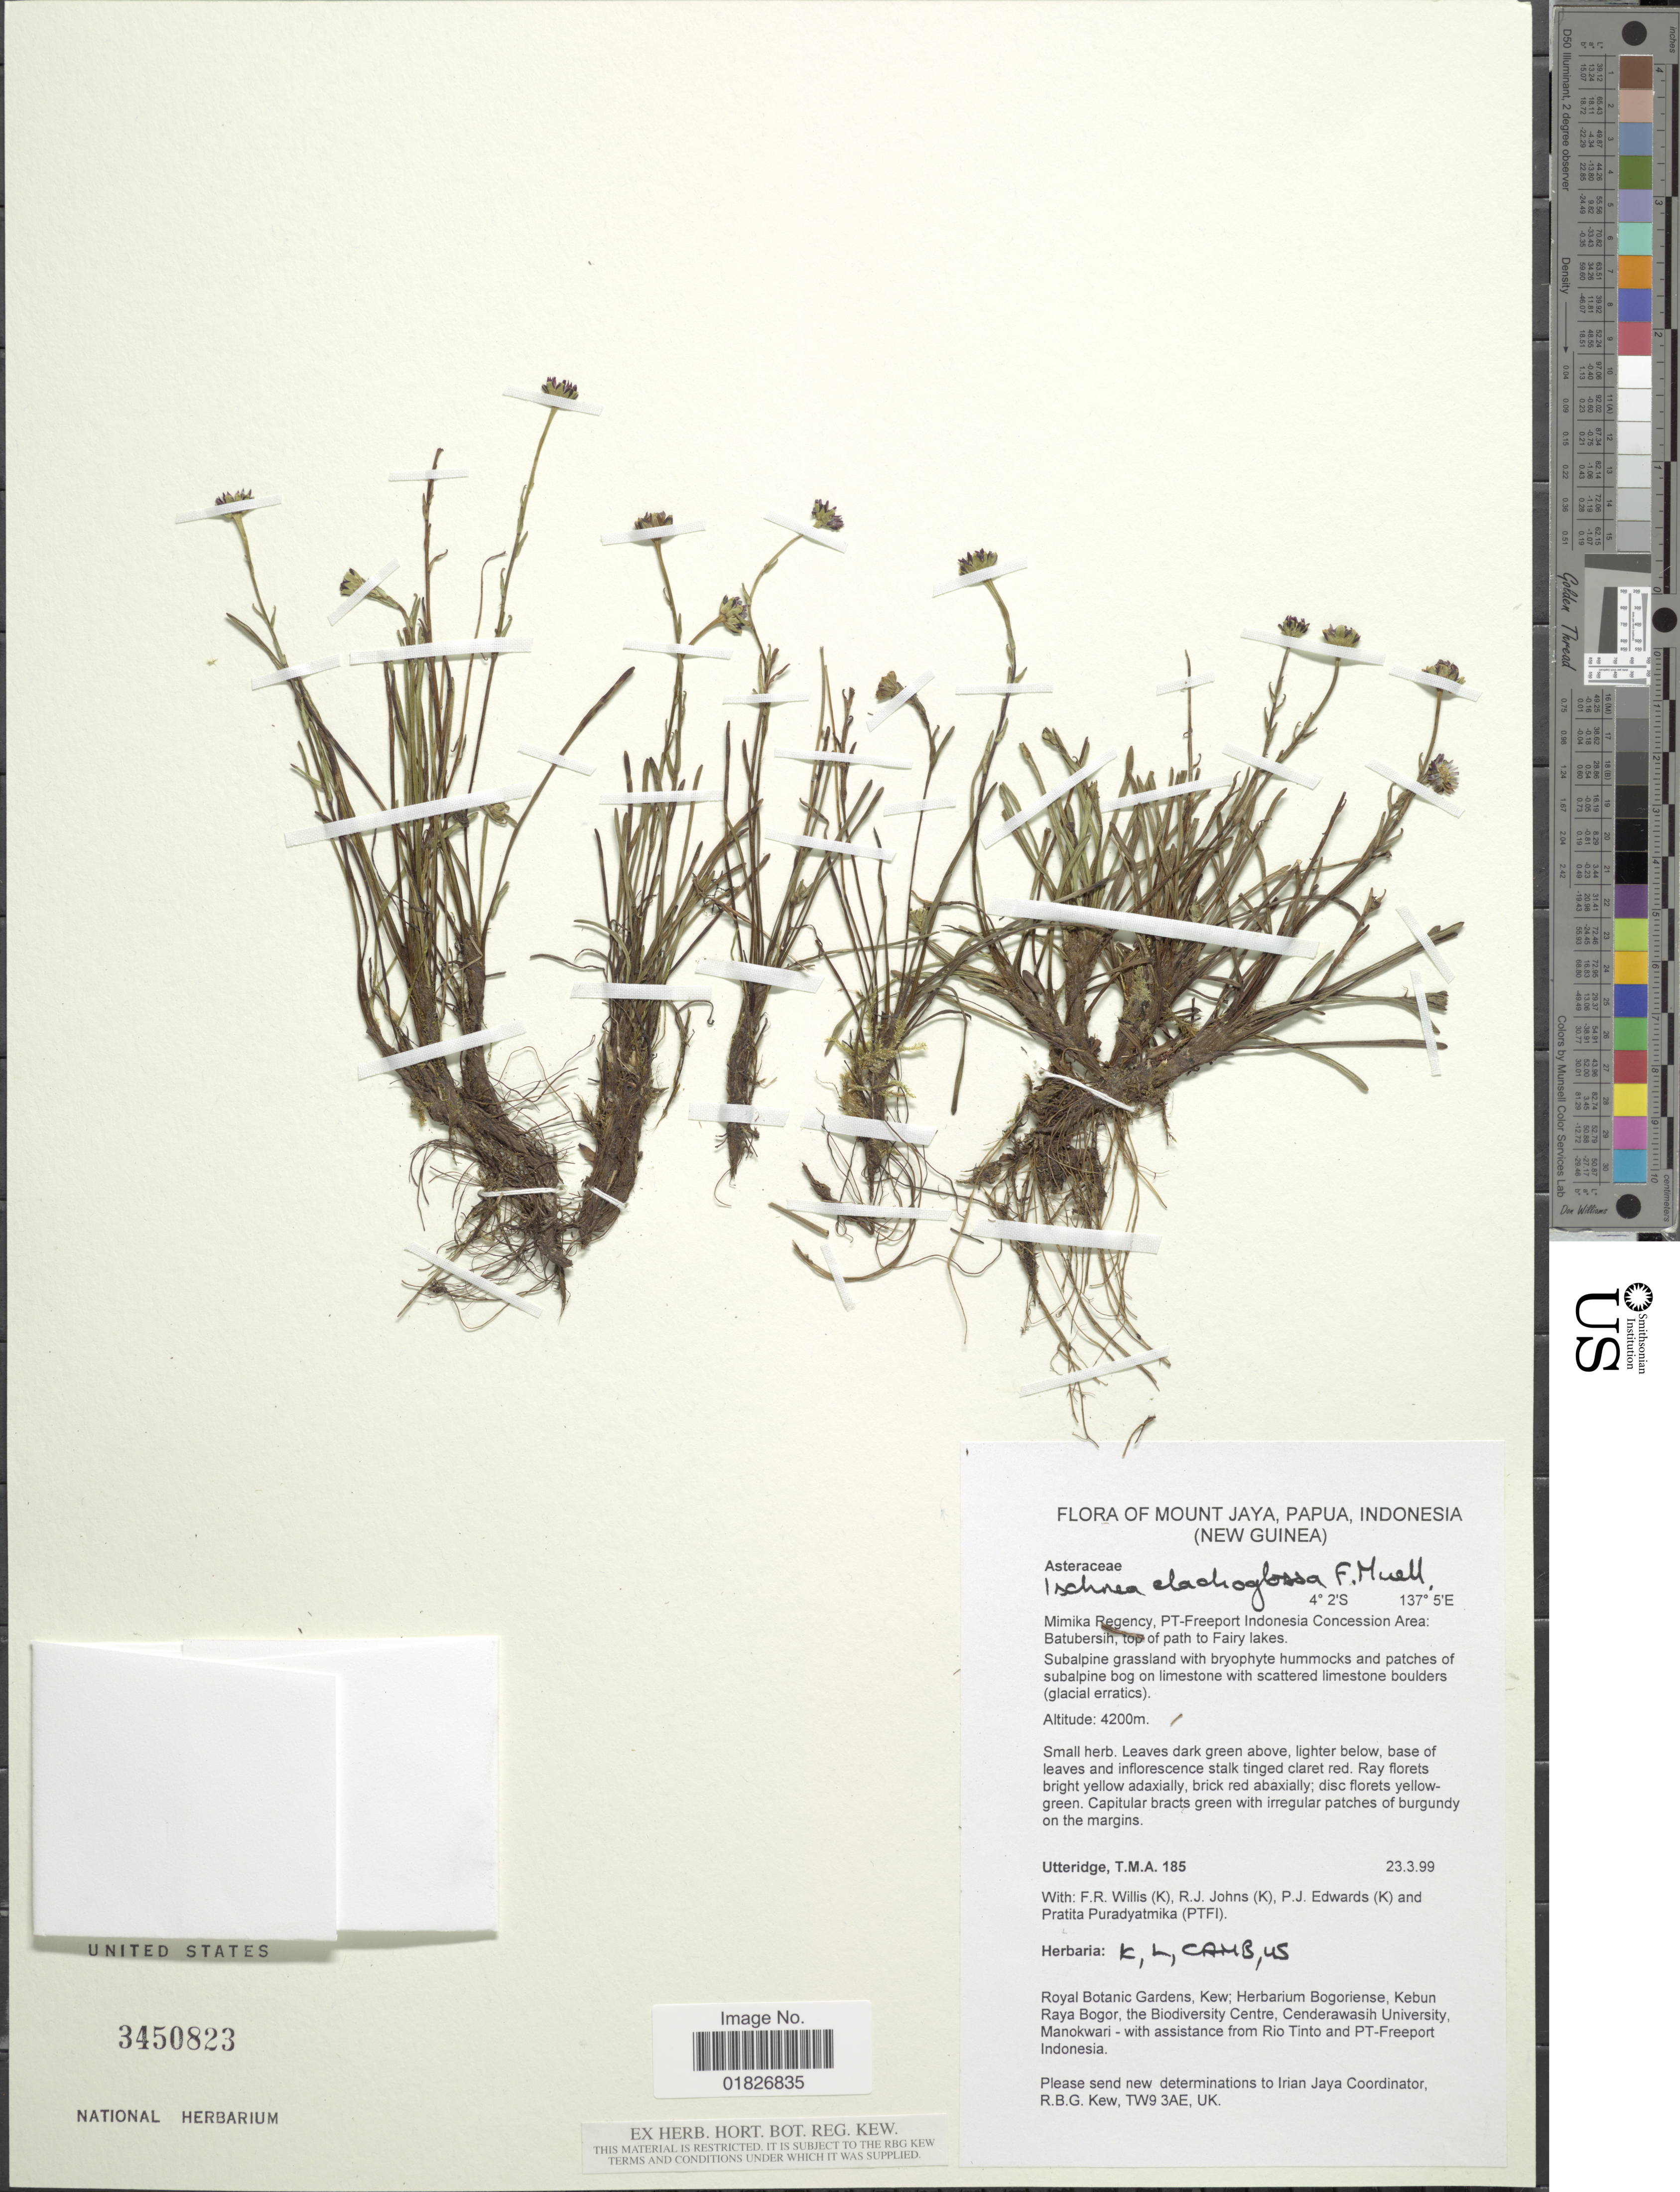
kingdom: Plantae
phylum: Tracheophyta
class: Magnoliopsida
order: Asterales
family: Asteraceae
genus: Ischnea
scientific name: Ischnea elachoglossa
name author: F. Muell.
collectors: T. M. A. Utteridge, F. Willis, R. Johns & P. Edwards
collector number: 185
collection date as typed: Transcribed d/m/y: 23/3/99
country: Indonesia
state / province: Papua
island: New Guinea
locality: Mount Jaya, (New Guinea), Mimika Regency, PT-Freeport Indonesia Concession Area, Batubersih, top of path to Fairy lakes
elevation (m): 4200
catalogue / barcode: US 3450823